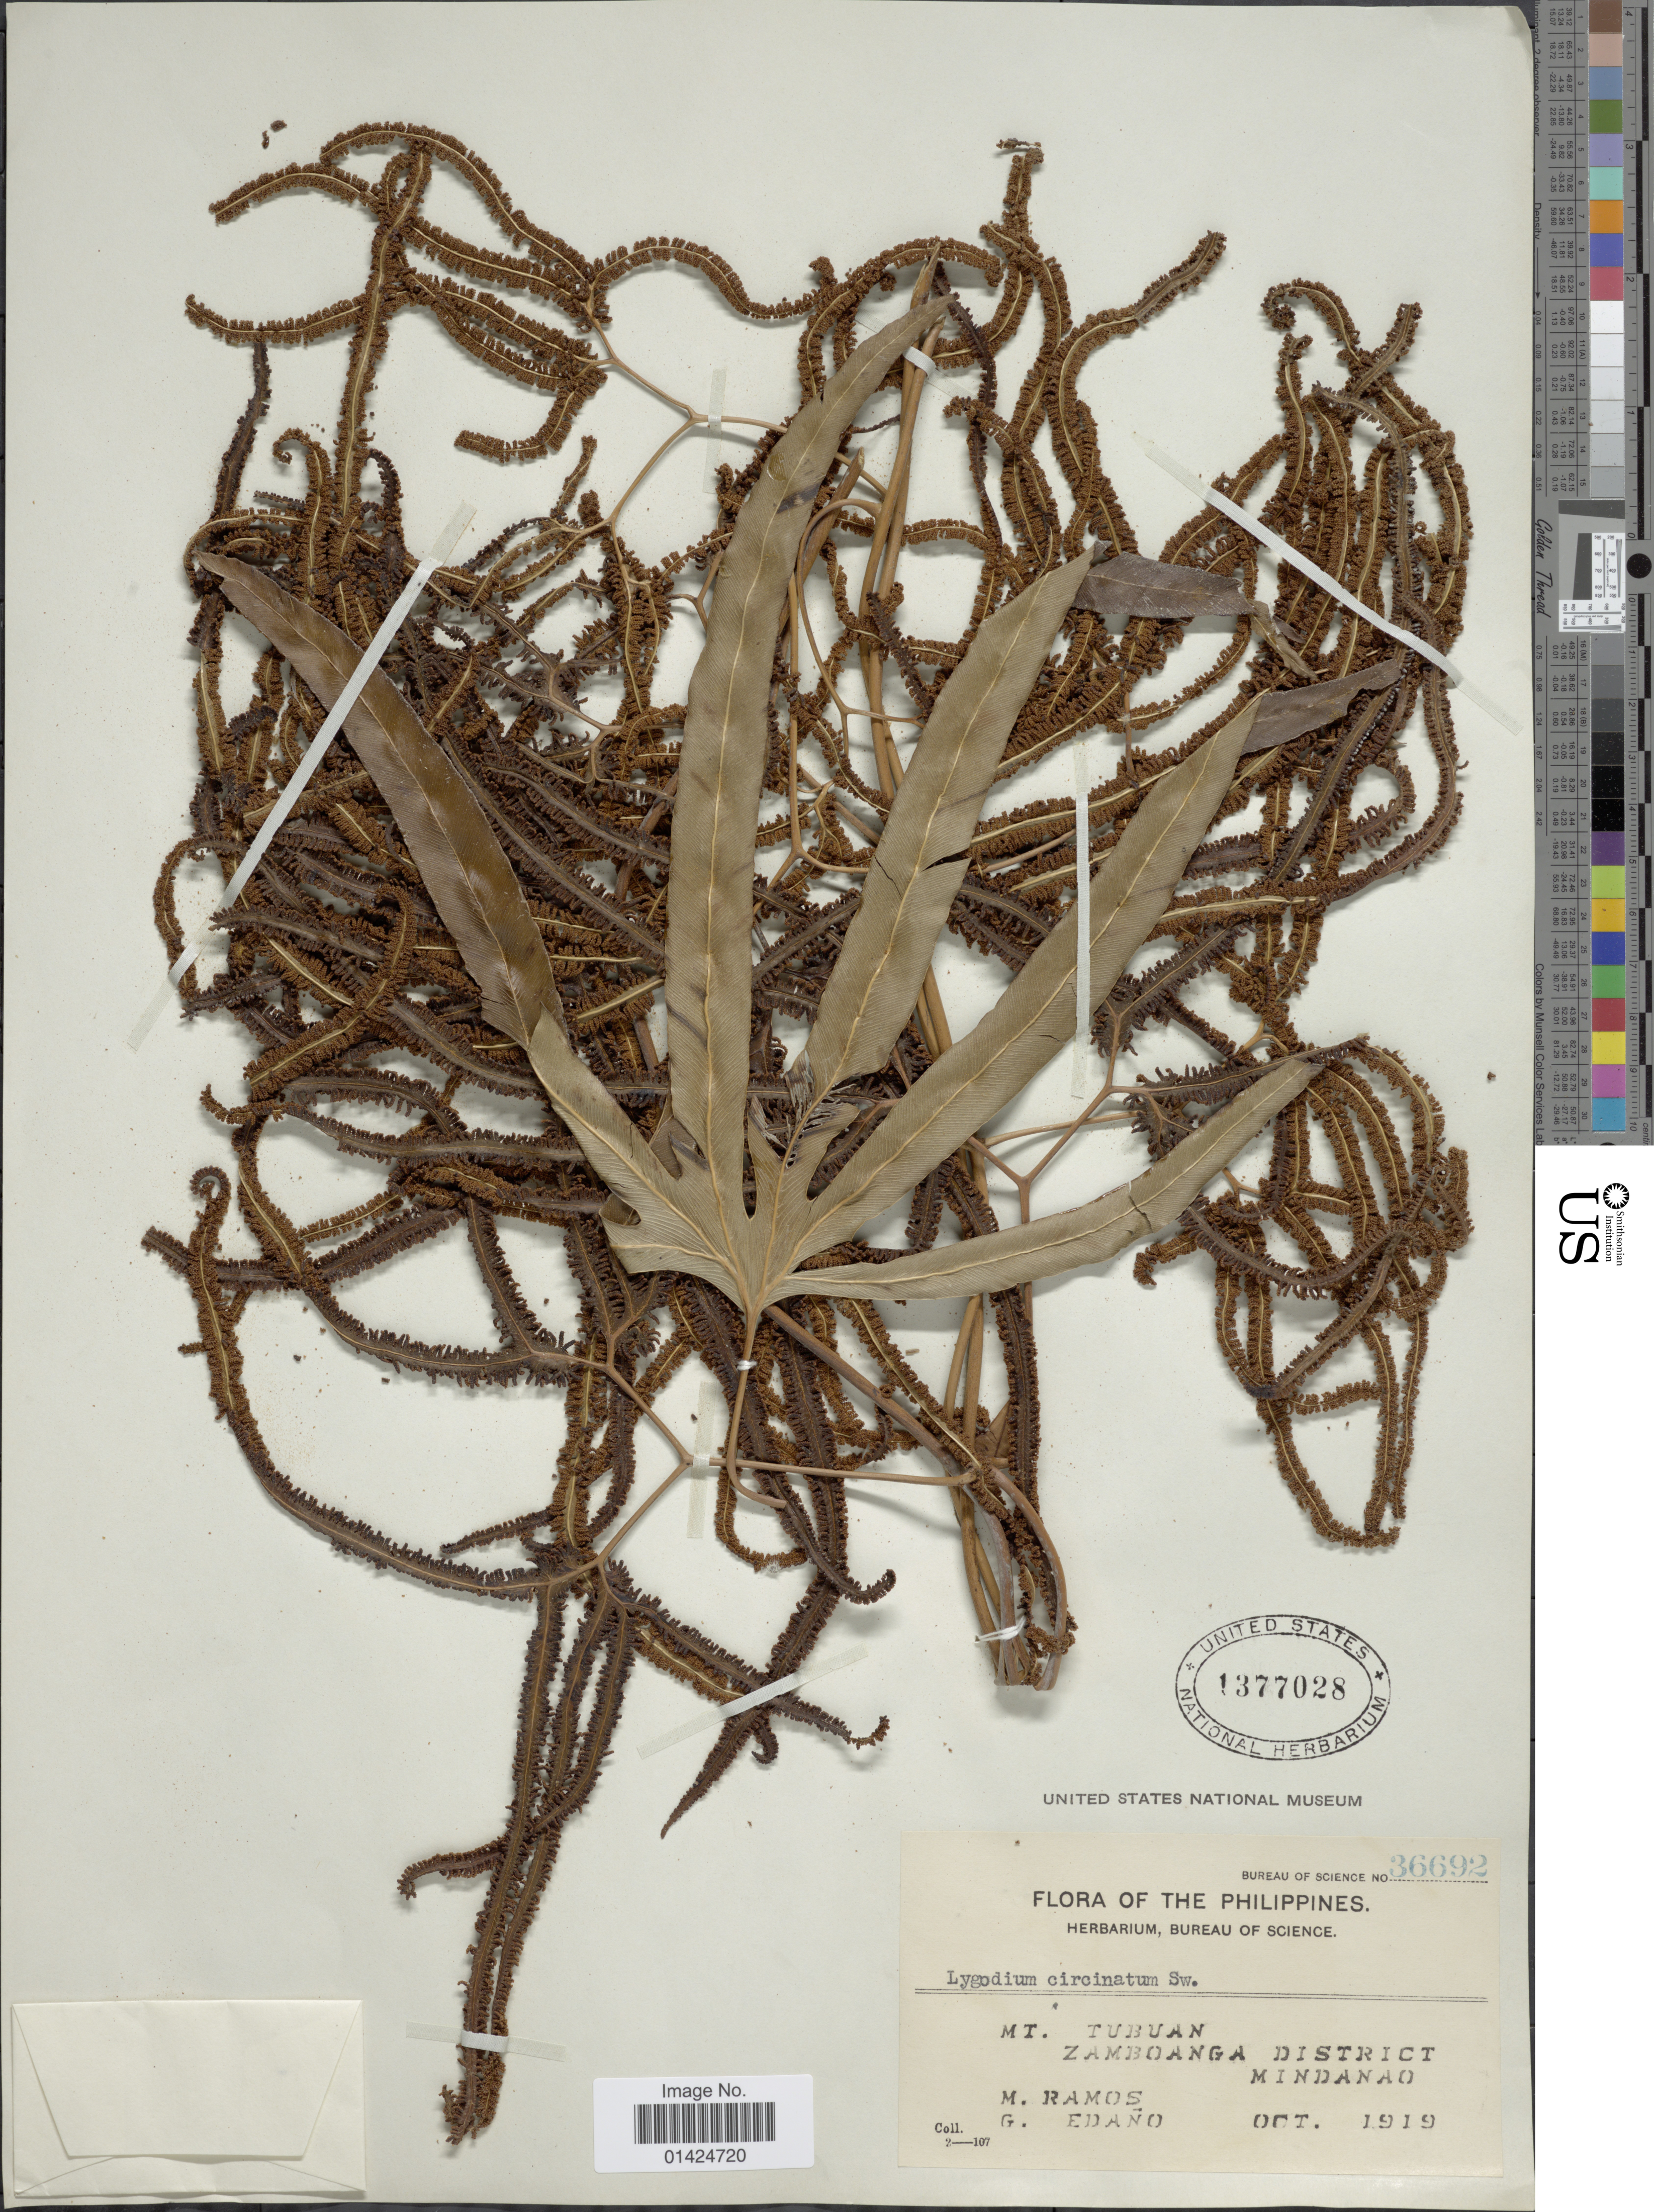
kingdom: Plantae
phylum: Tracheophyta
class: Polypodiopsida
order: Schizaeales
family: Lygodiaceae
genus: Lygodium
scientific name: Lygodium circinnatum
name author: (Burm. f.) Sw.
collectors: M. Ramos & G. Edaño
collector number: Bureau of Science 36692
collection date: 1919-10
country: Philippines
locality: Mt. Tubuan. Zamboanga District. Mindanao.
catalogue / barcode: US 1377028